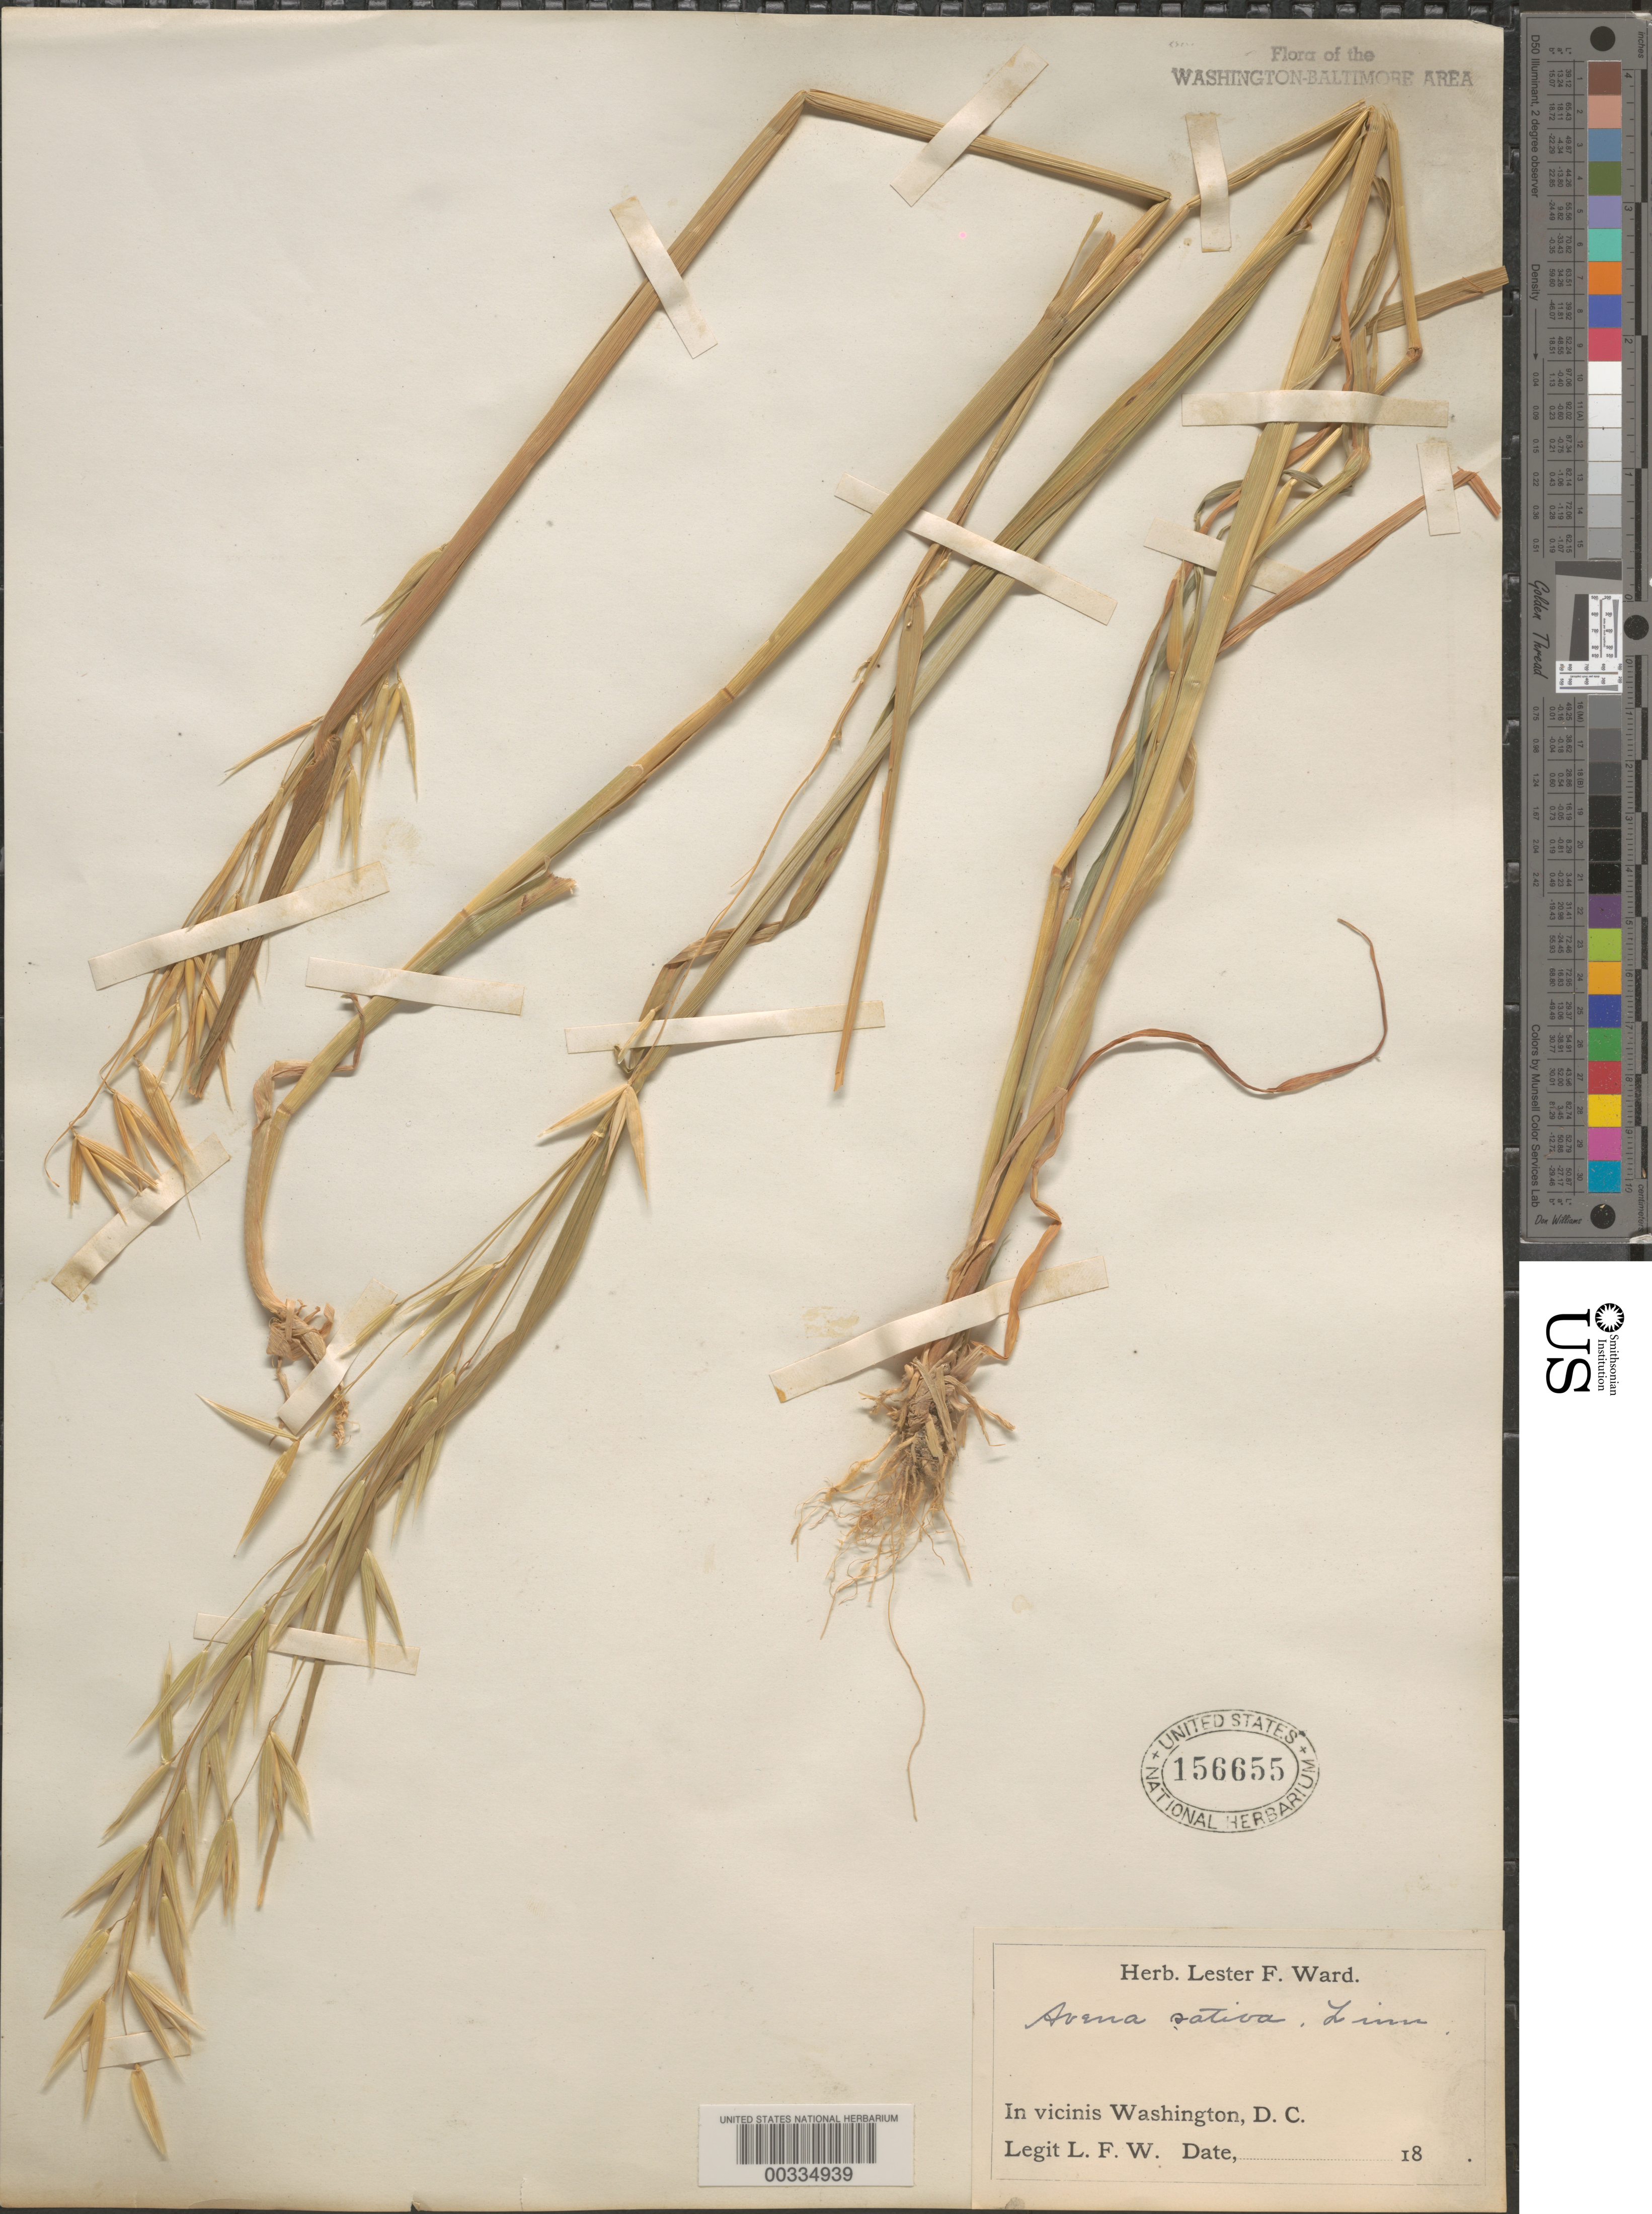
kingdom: Plantae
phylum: Tracheophyta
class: Liliopsida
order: Poales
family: Poaceae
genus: Avena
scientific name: Avena sativa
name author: L.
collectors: L. F. Ward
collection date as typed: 18--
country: United States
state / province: District of Columbia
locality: G.P.W., Washington D.C. area.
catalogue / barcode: US 156655